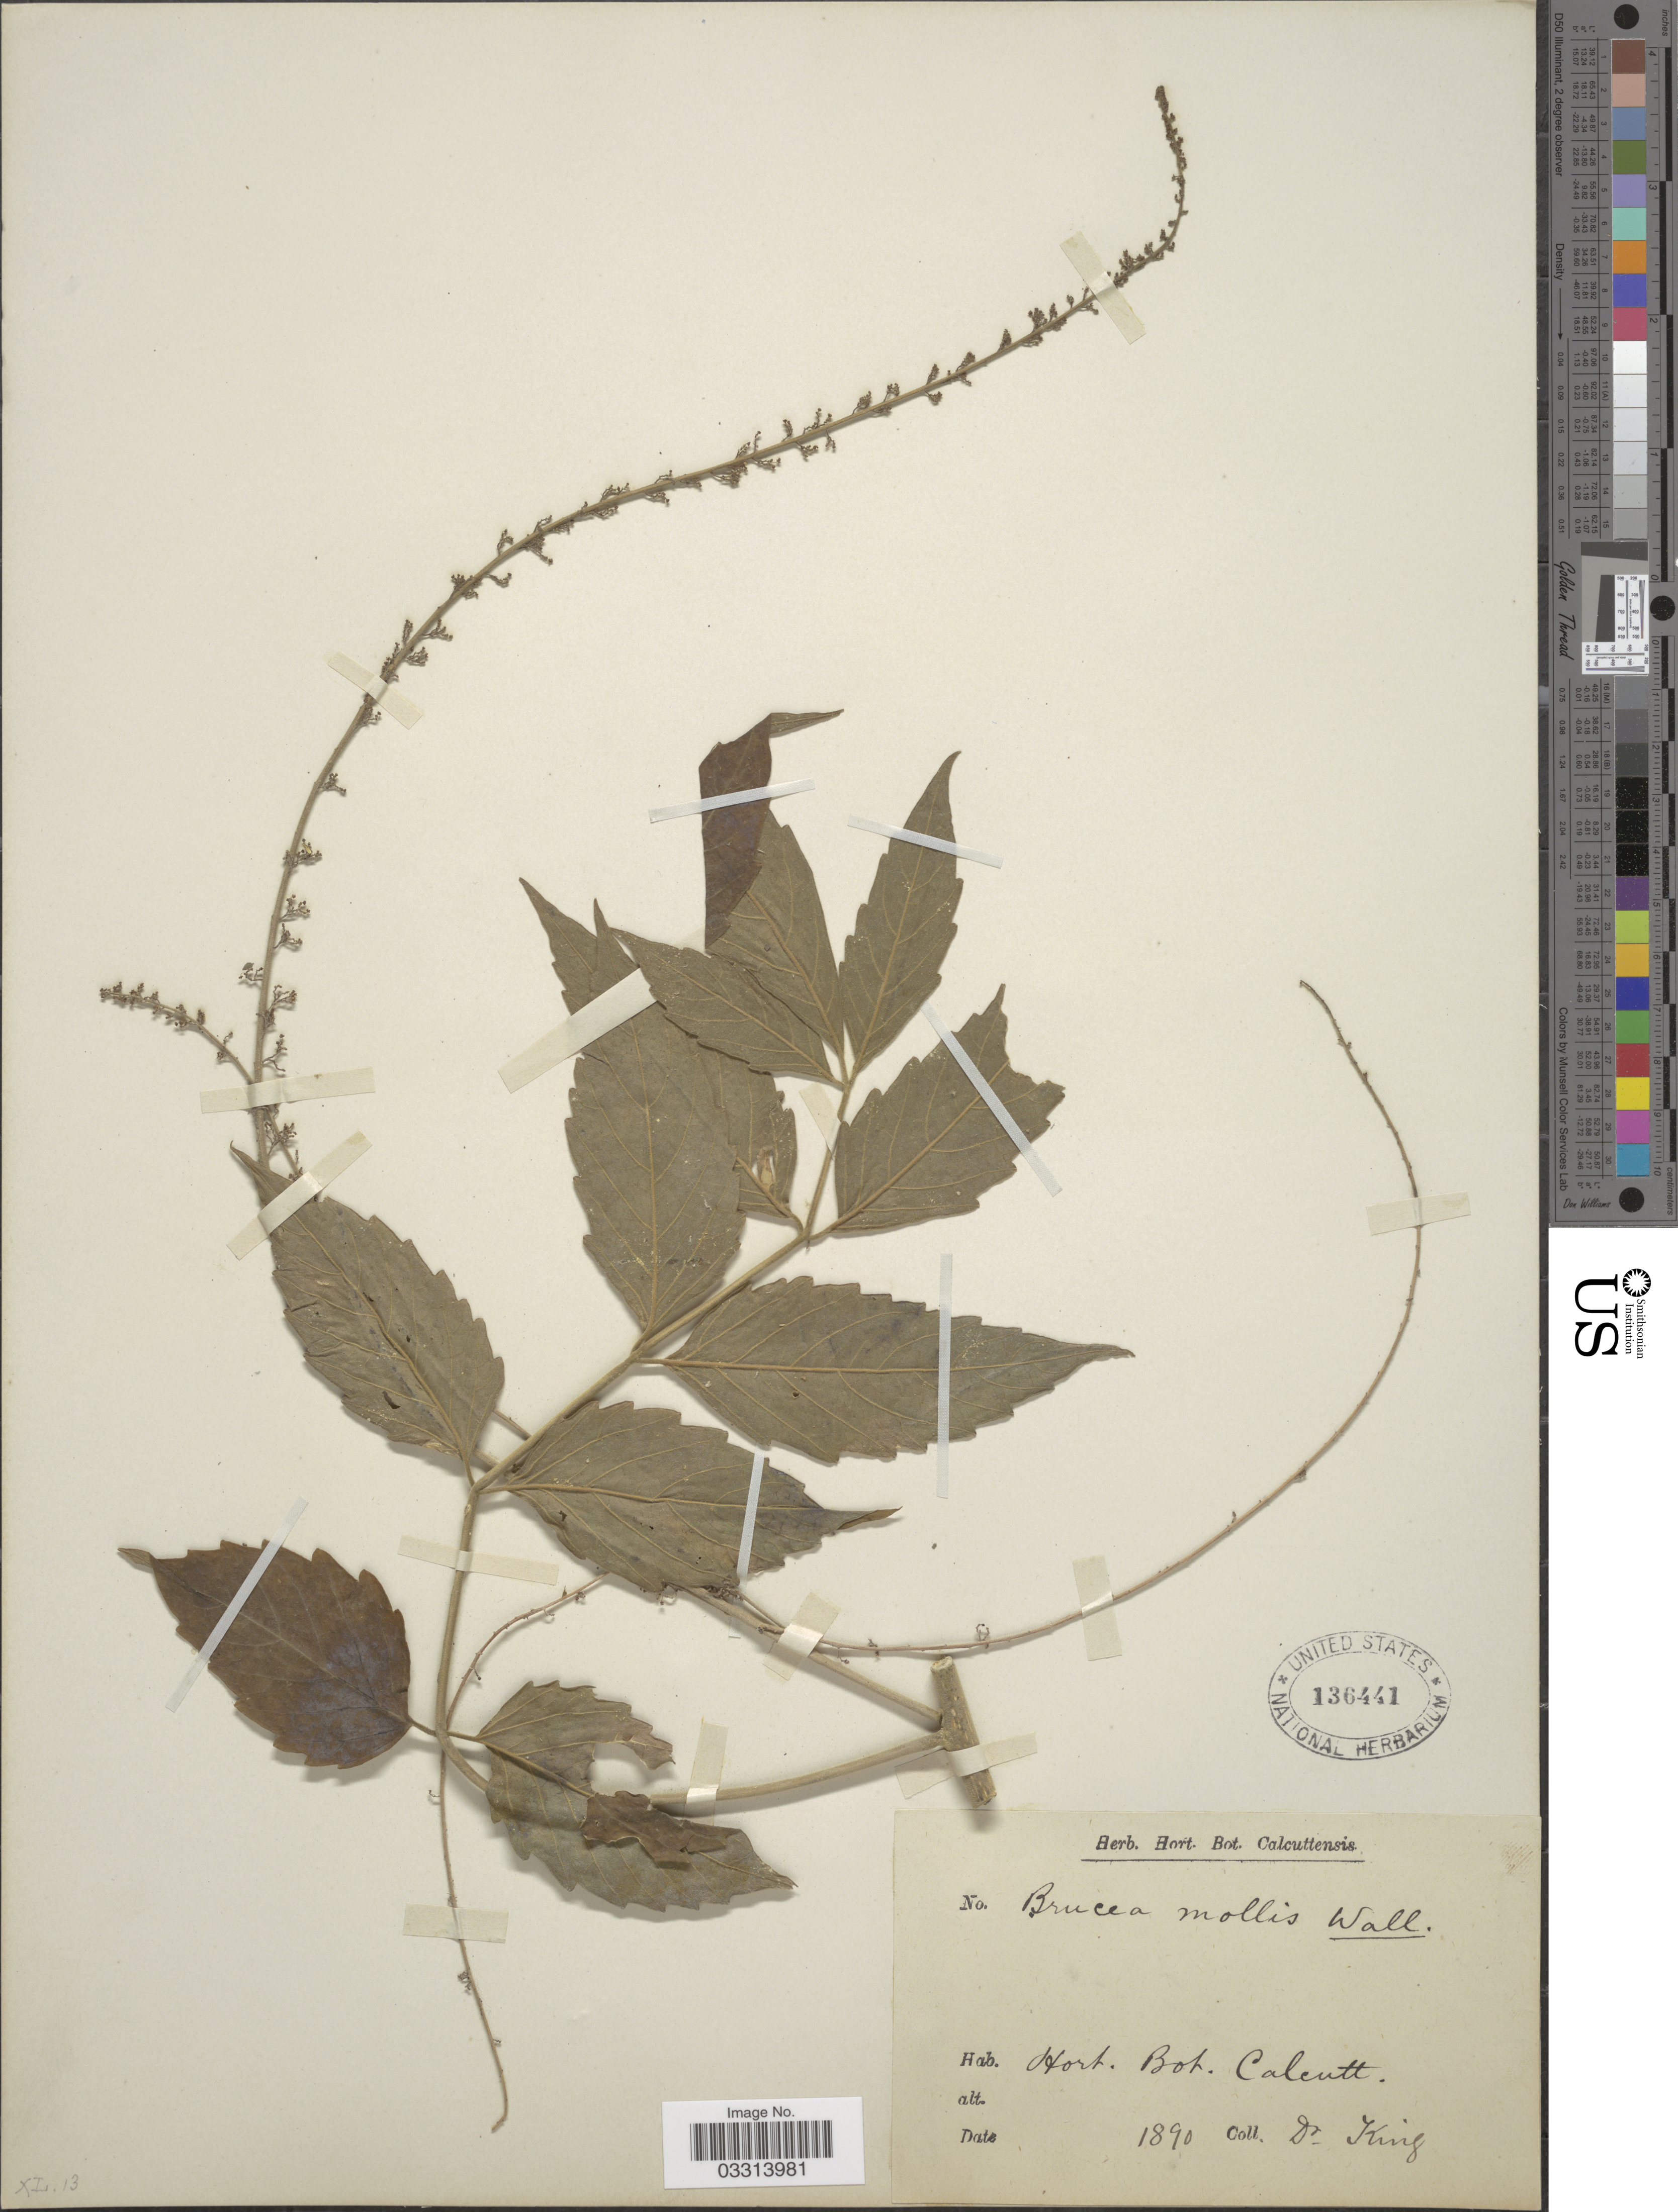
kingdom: Plantae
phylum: Tracheophyta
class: Magnoliopsida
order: Sapindales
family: Simaroubaceae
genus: Brucea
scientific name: Brucea javanica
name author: (L.) Merr.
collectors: G. King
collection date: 1890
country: India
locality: Hort. Bot. Calcutt.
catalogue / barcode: US 136441